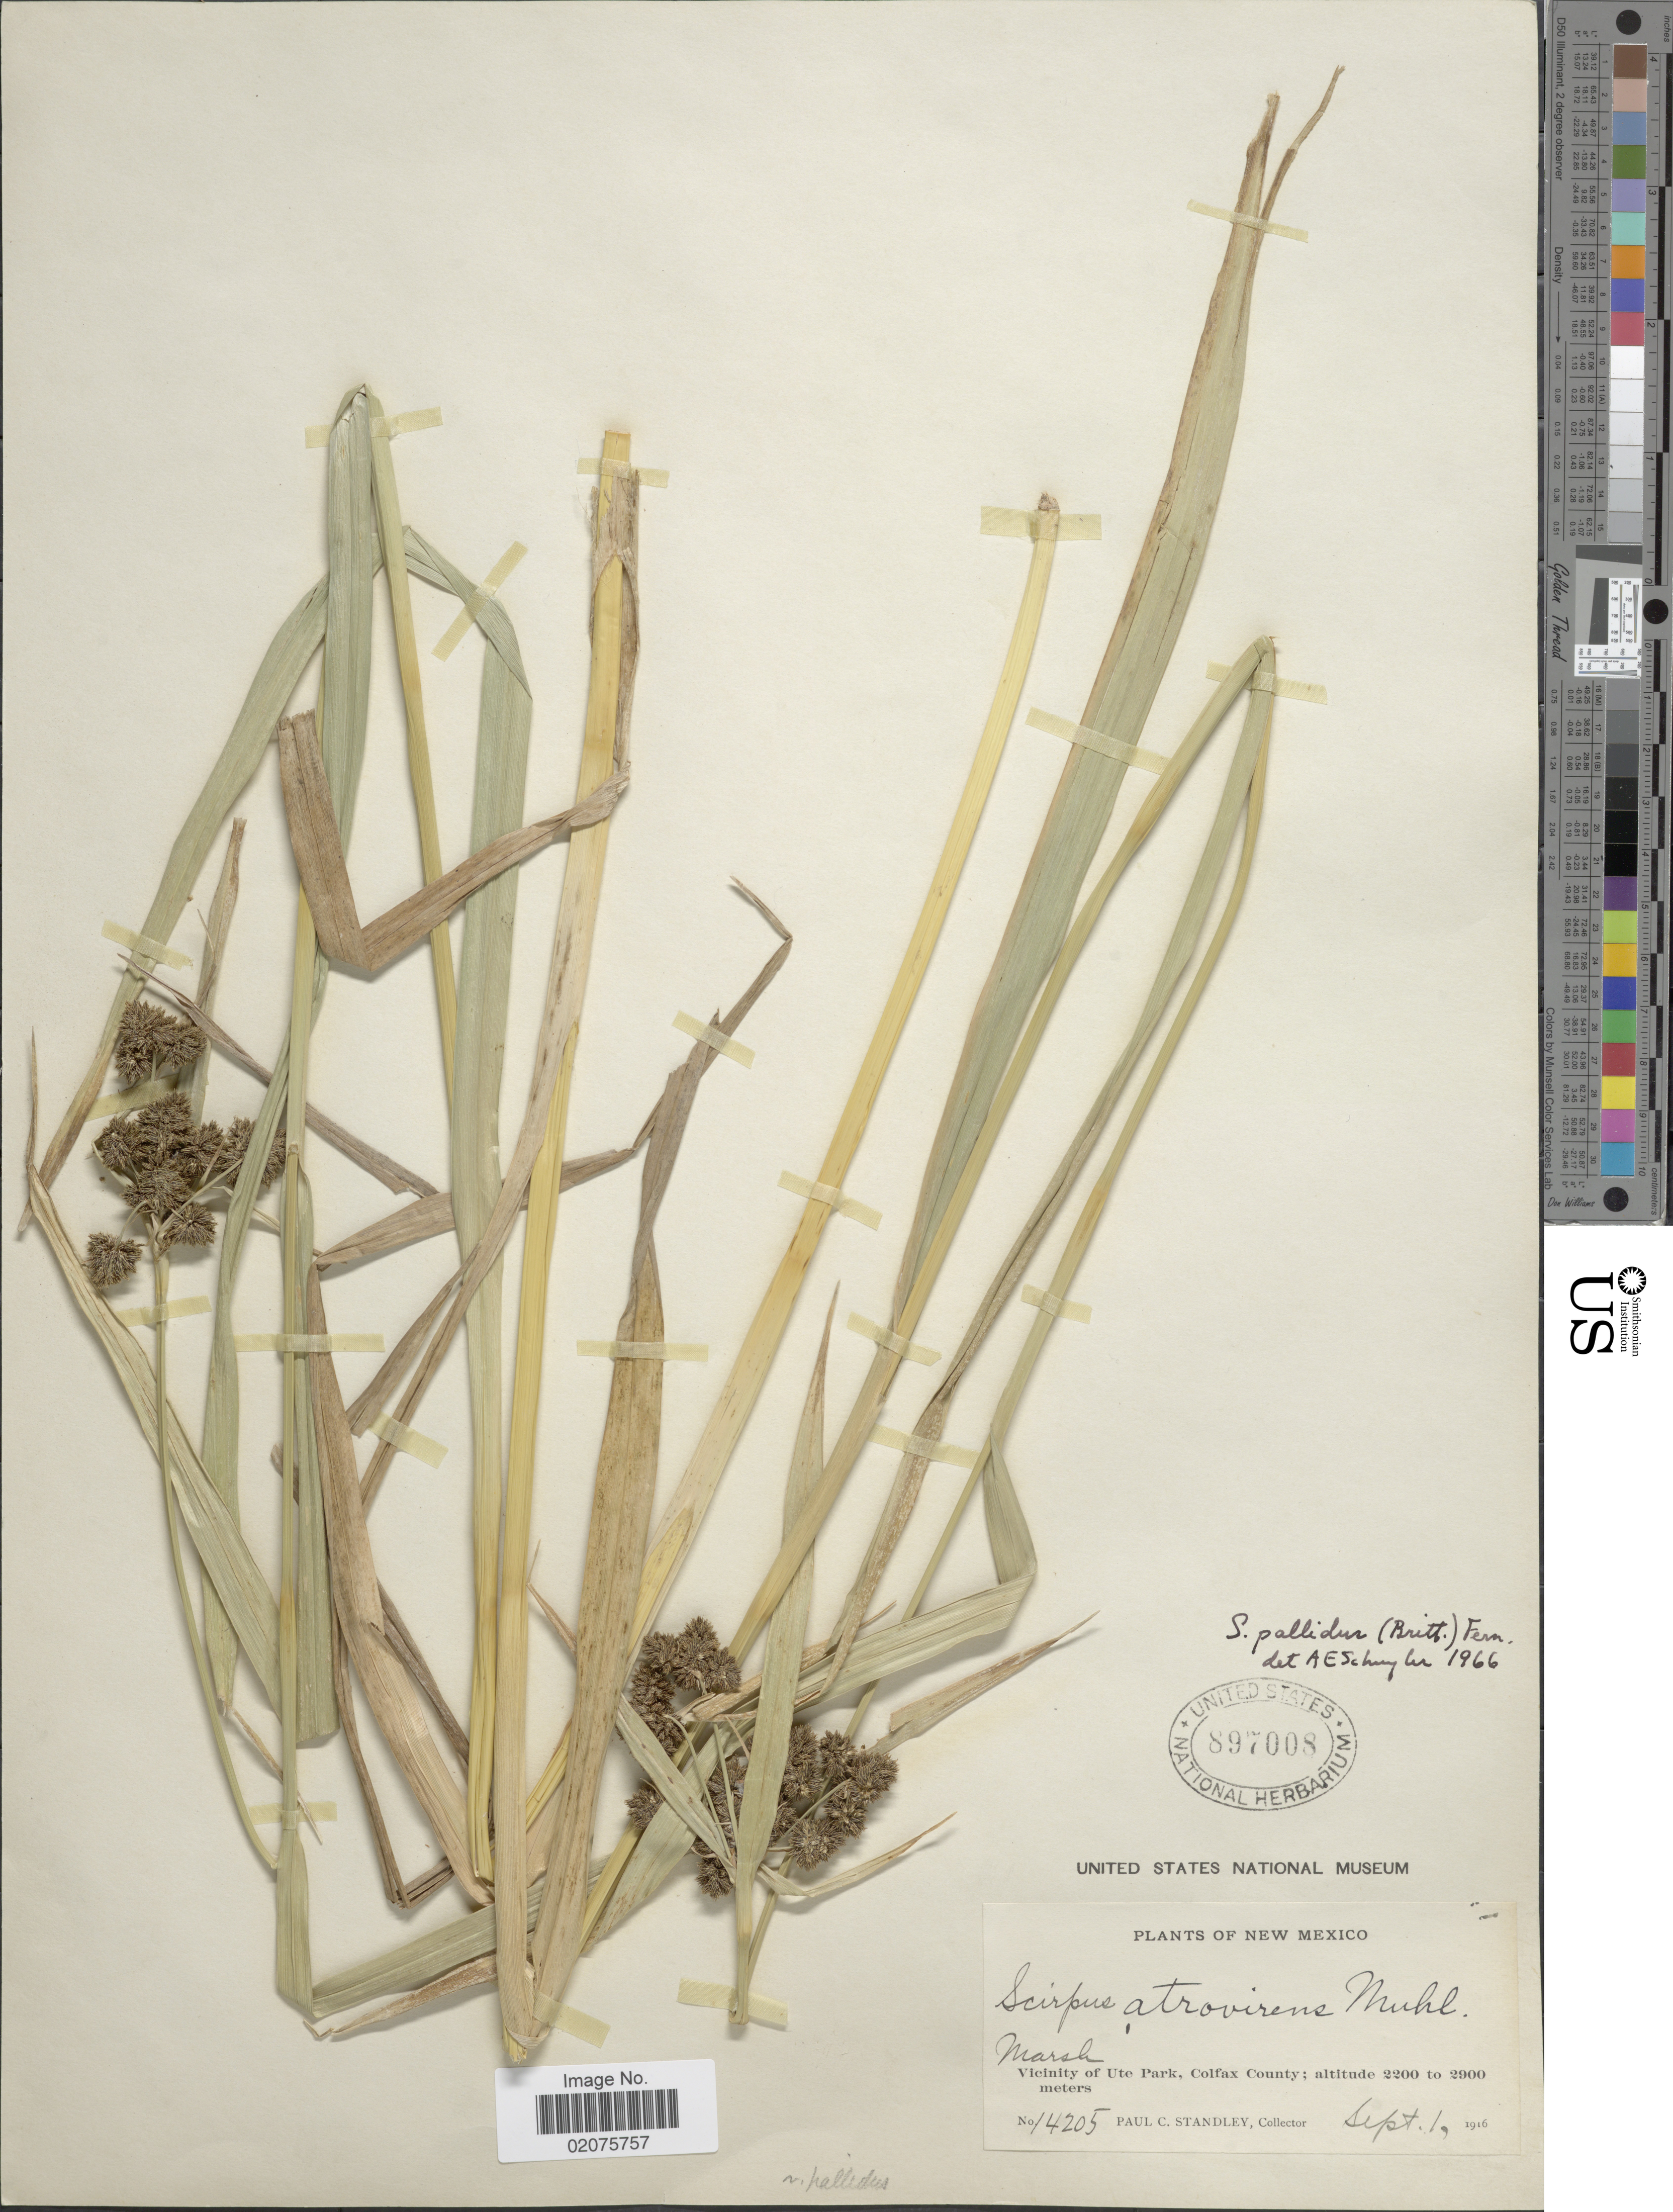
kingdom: Plantae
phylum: Tracheophyta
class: Liliopsida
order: Poales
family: Cyperaceae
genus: Scirpus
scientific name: Scirpus pallidus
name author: (Britton) Fernald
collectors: P. C. Standley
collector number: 14205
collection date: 1916-09-01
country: United States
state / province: New Mexico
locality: Vicinity of Ute Park, Colfax County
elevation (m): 2200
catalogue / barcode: US 897008